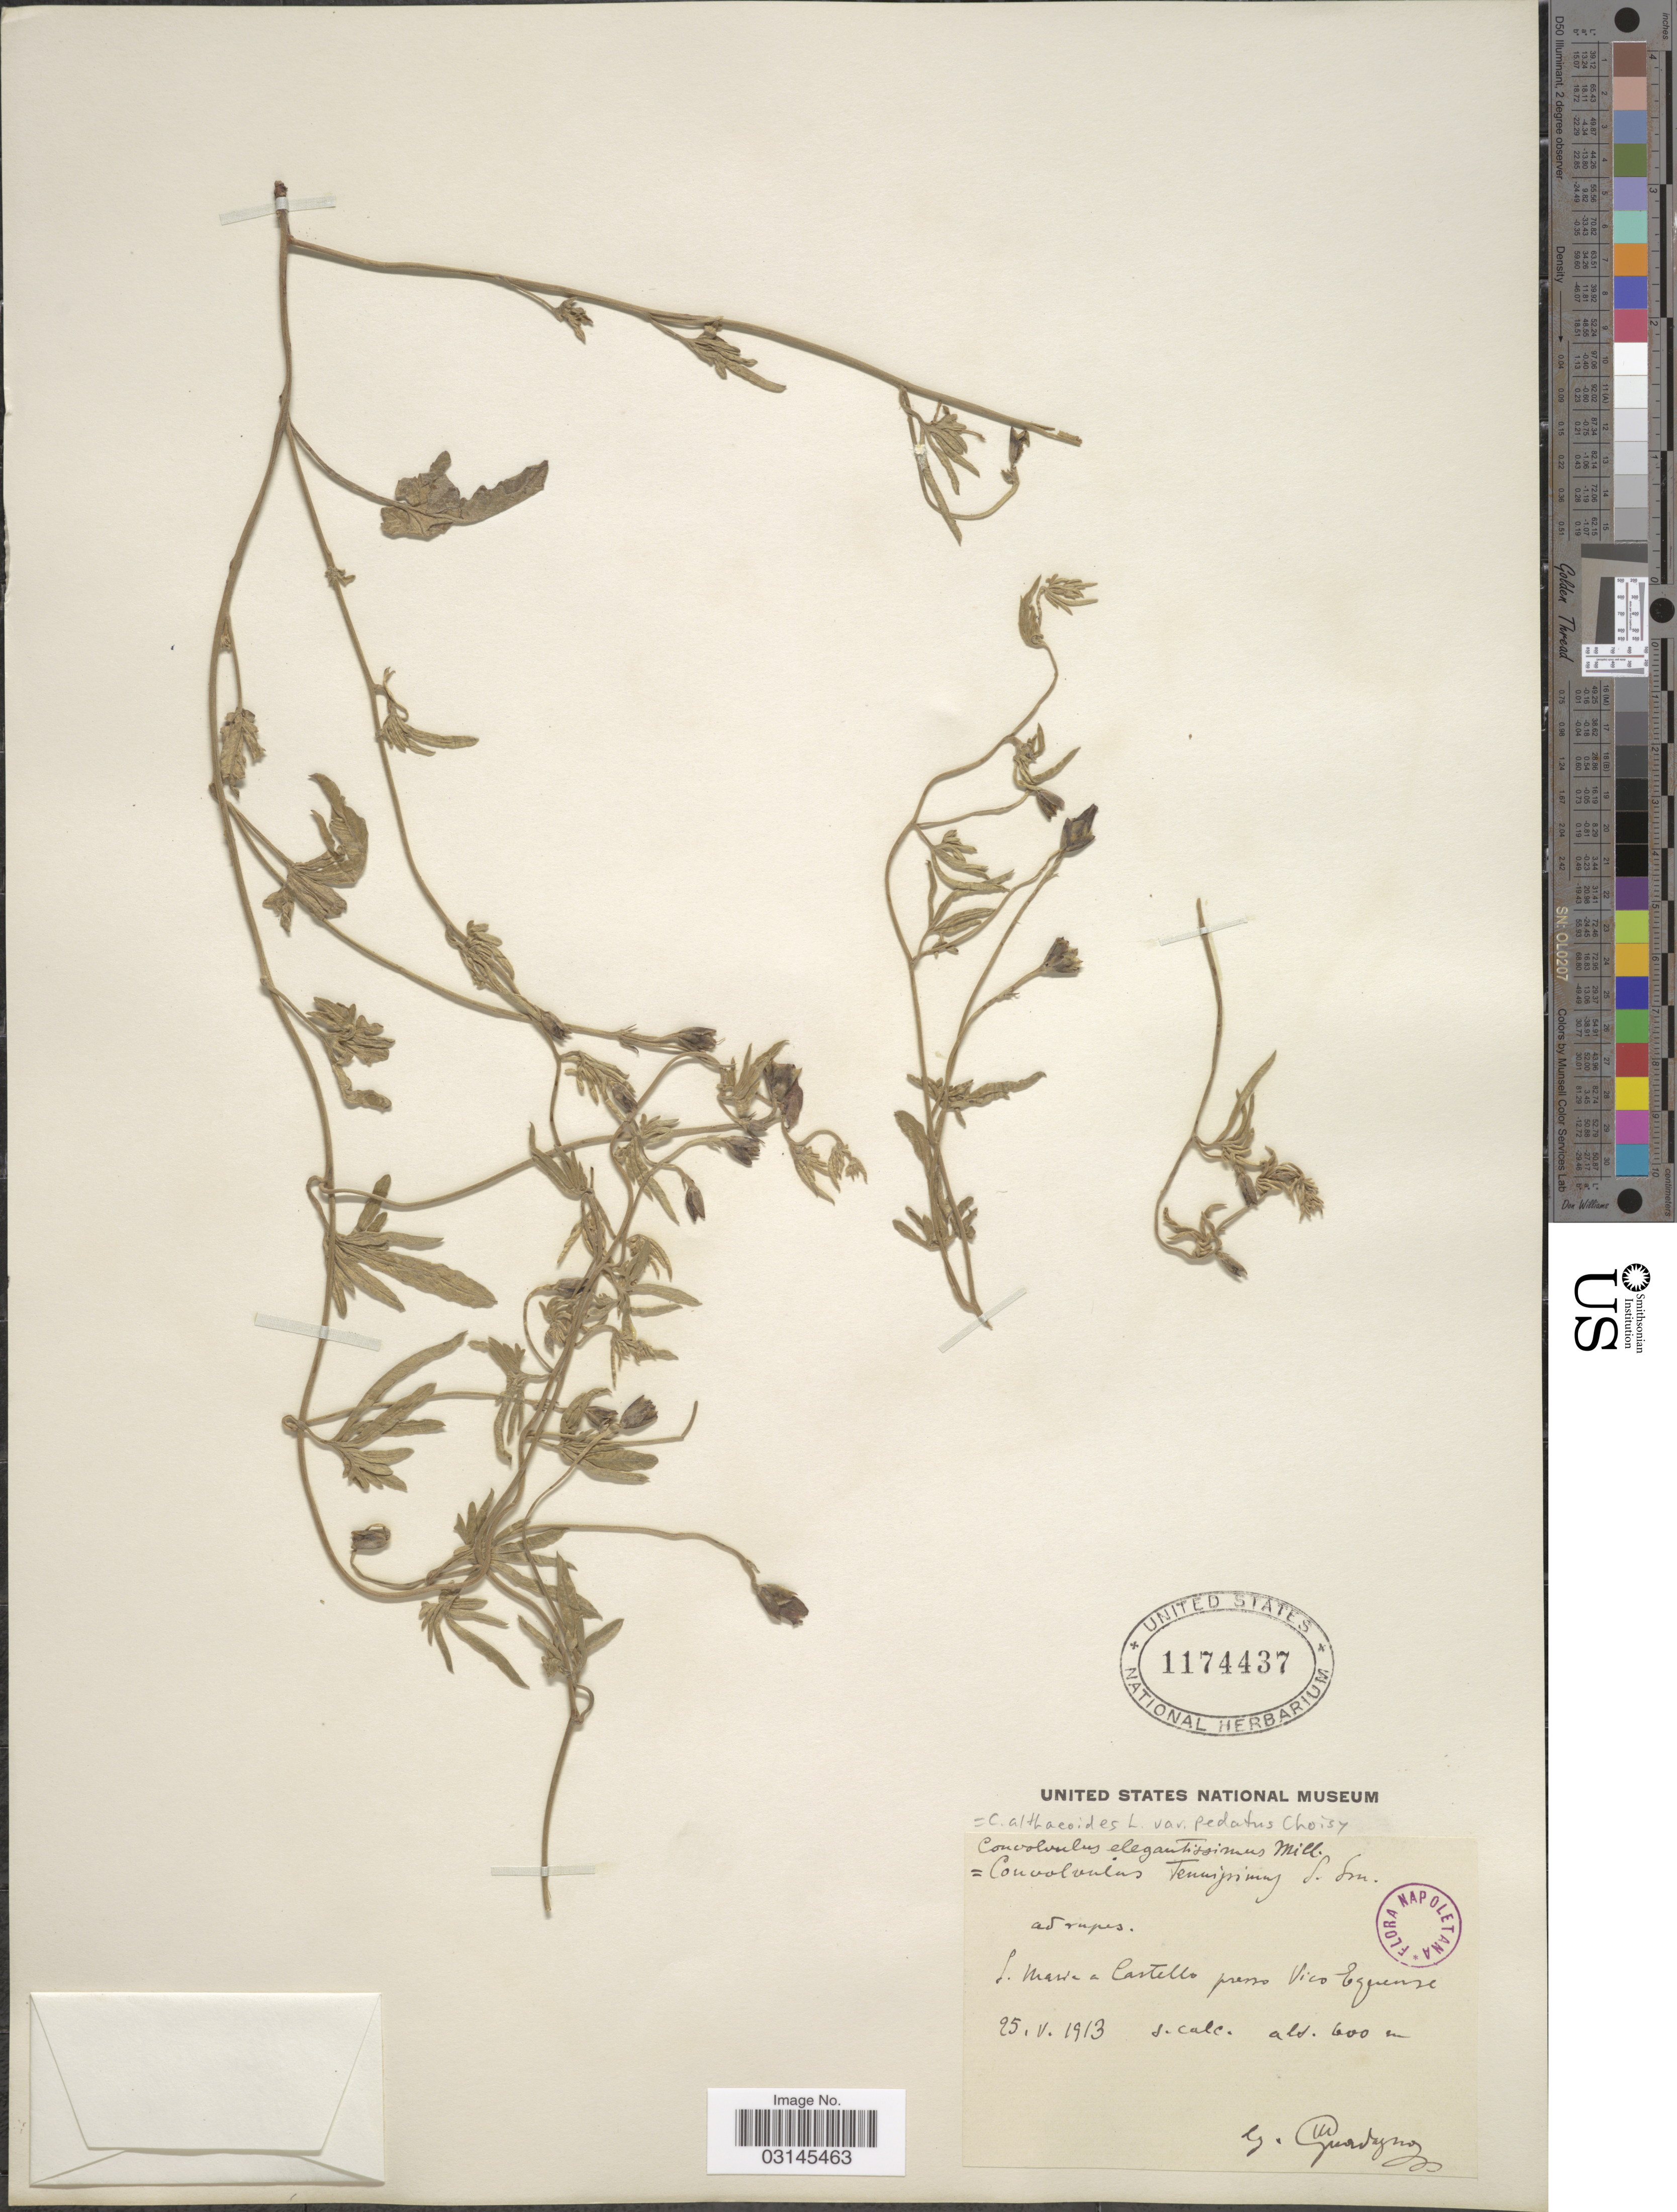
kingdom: Plantae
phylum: Tracheophyta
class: Magnoliopsida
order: Solanales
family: Convolvulaceae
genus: Convolvulus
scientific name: Convolvulus althaeoides var. pedatus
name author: Choisy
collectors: Guadagno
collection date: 1913-05-25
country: Italy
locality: S. Maria a Castello presso Vico Esquense.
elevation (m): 600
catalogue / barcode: US 1174437